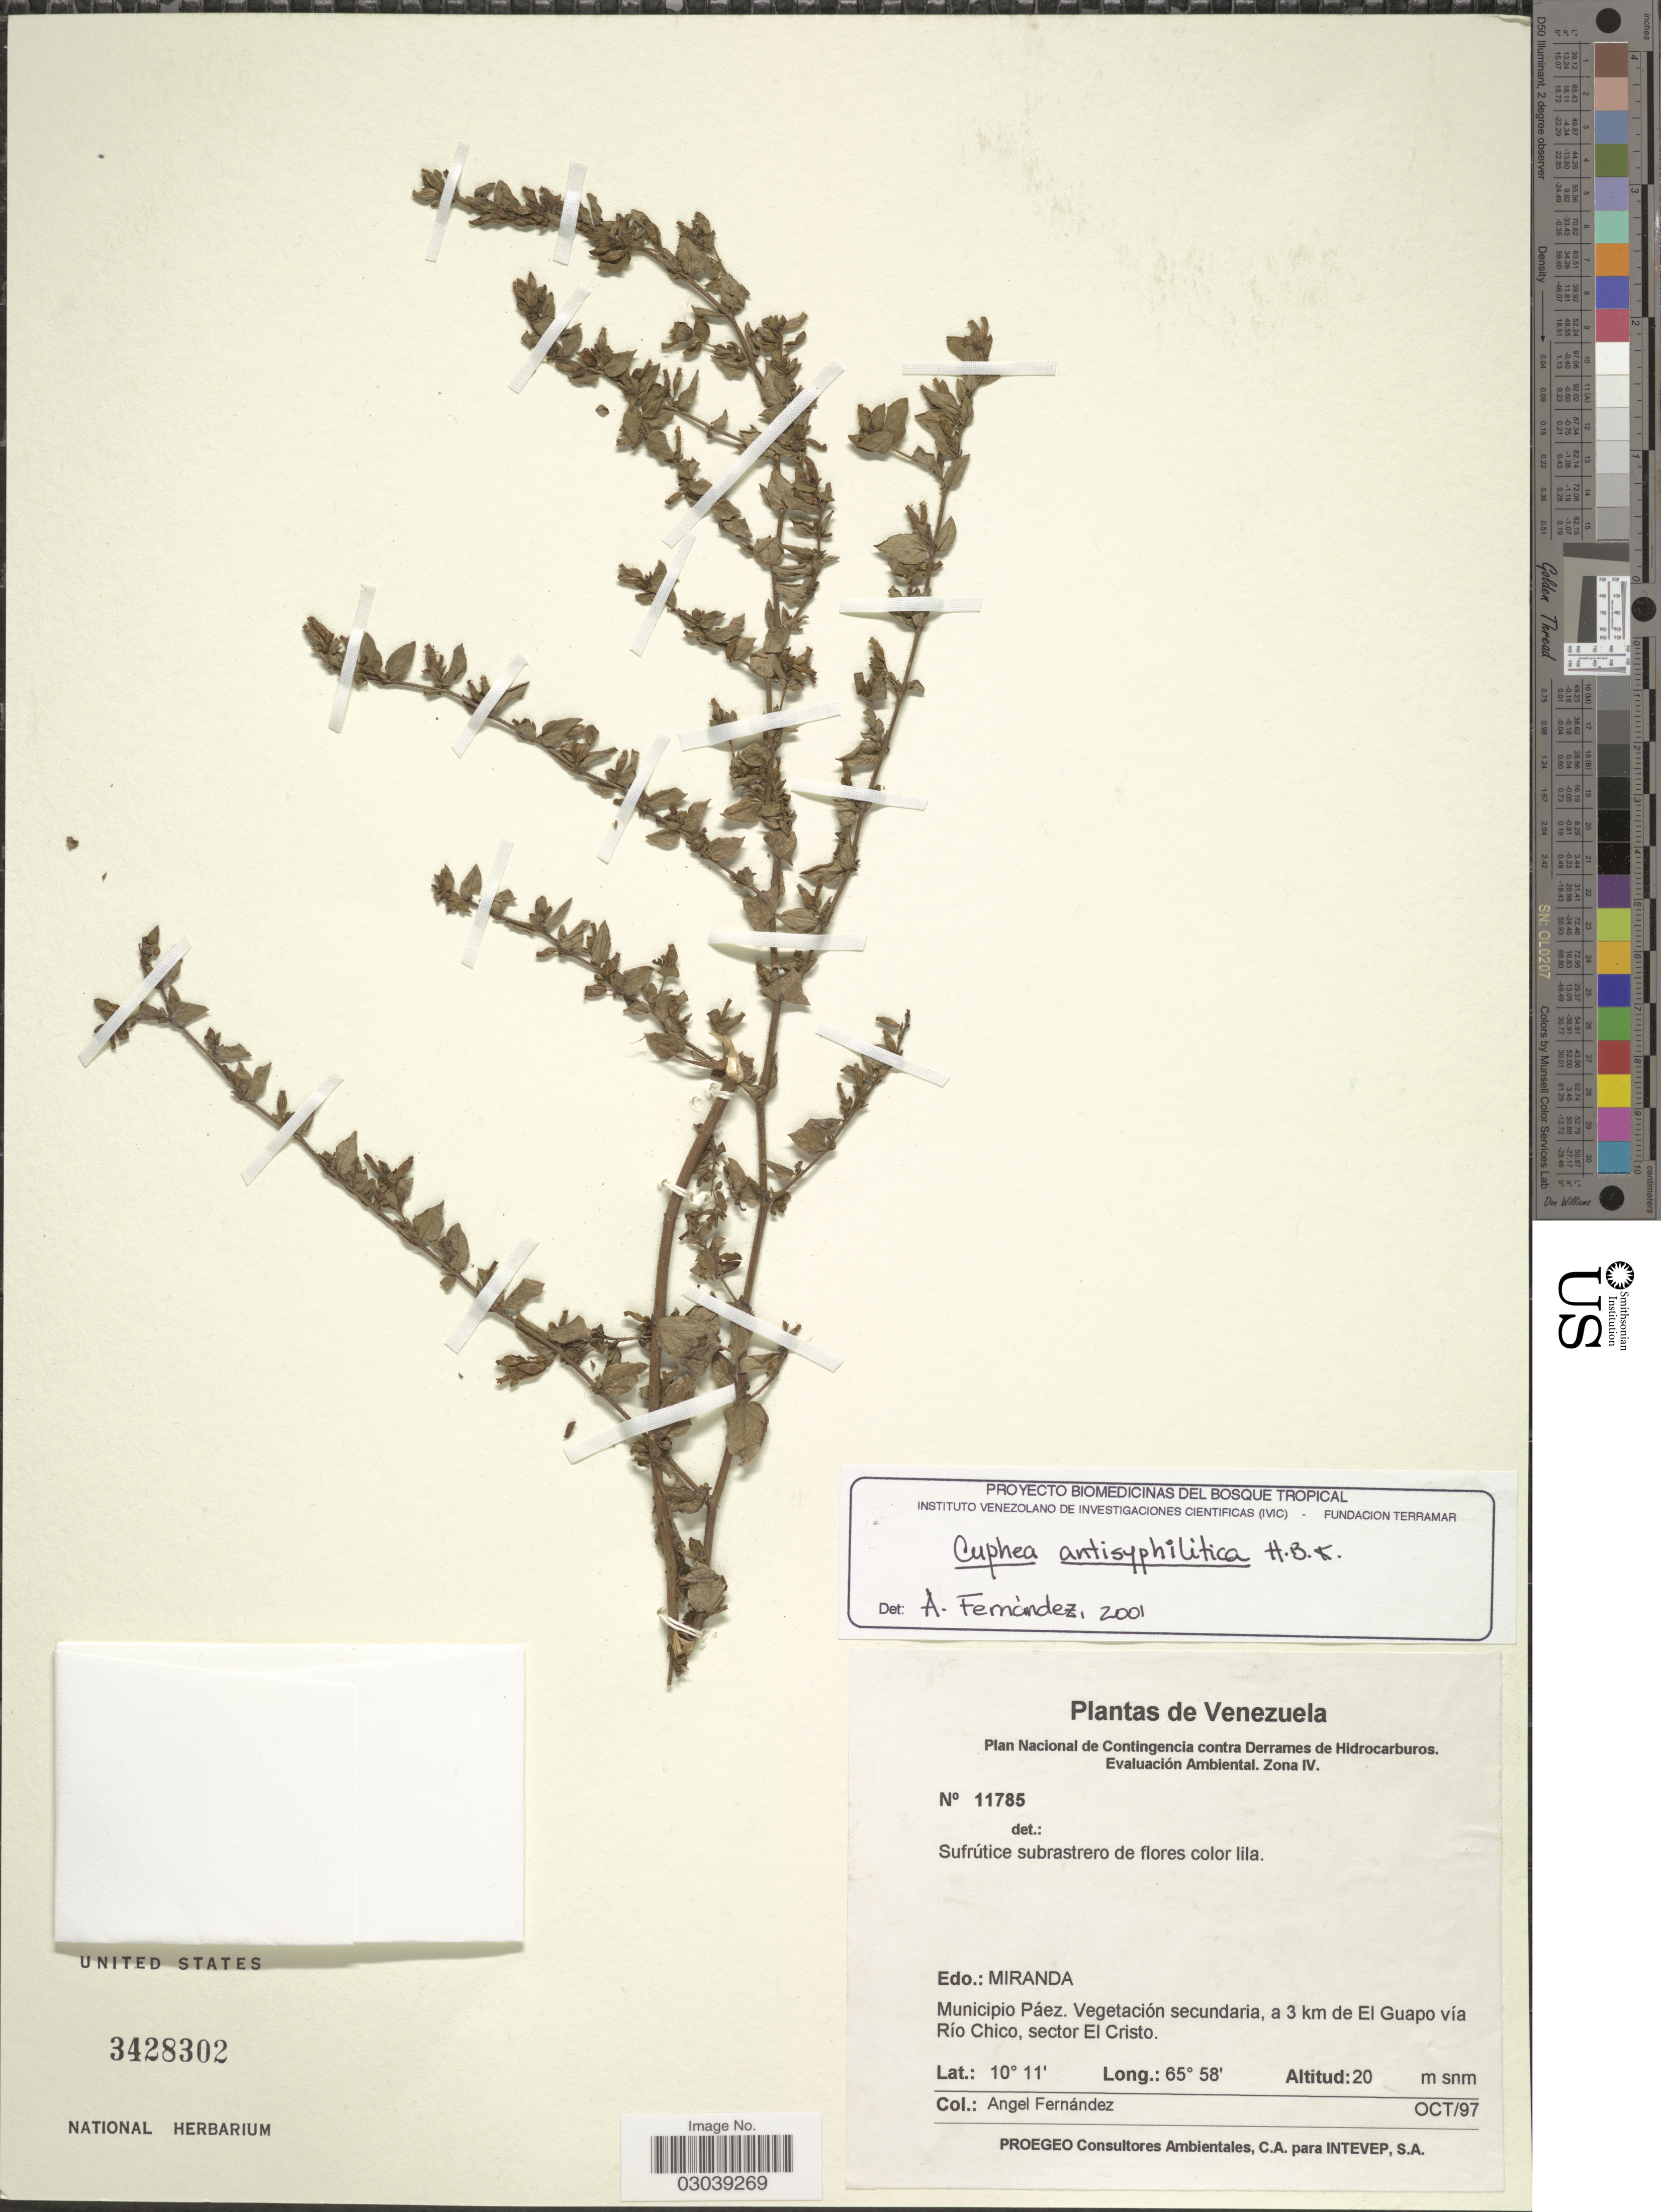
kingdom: Plantae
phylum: Tracheophyta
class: Magnoliopsida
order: Myrtales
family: Lythraceae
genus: Cuphea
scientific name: Cuphea antisyphilitica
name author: Kunth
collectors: Á. Fernández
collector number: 11785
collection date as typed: Transcribed d/m/y: /10/98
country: Venezuela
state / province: Miranda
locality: Municipio Páez. a 3 km de El Guapo vía Río Chico, sector El Cristo.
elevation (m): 20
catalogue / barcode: US 3428302